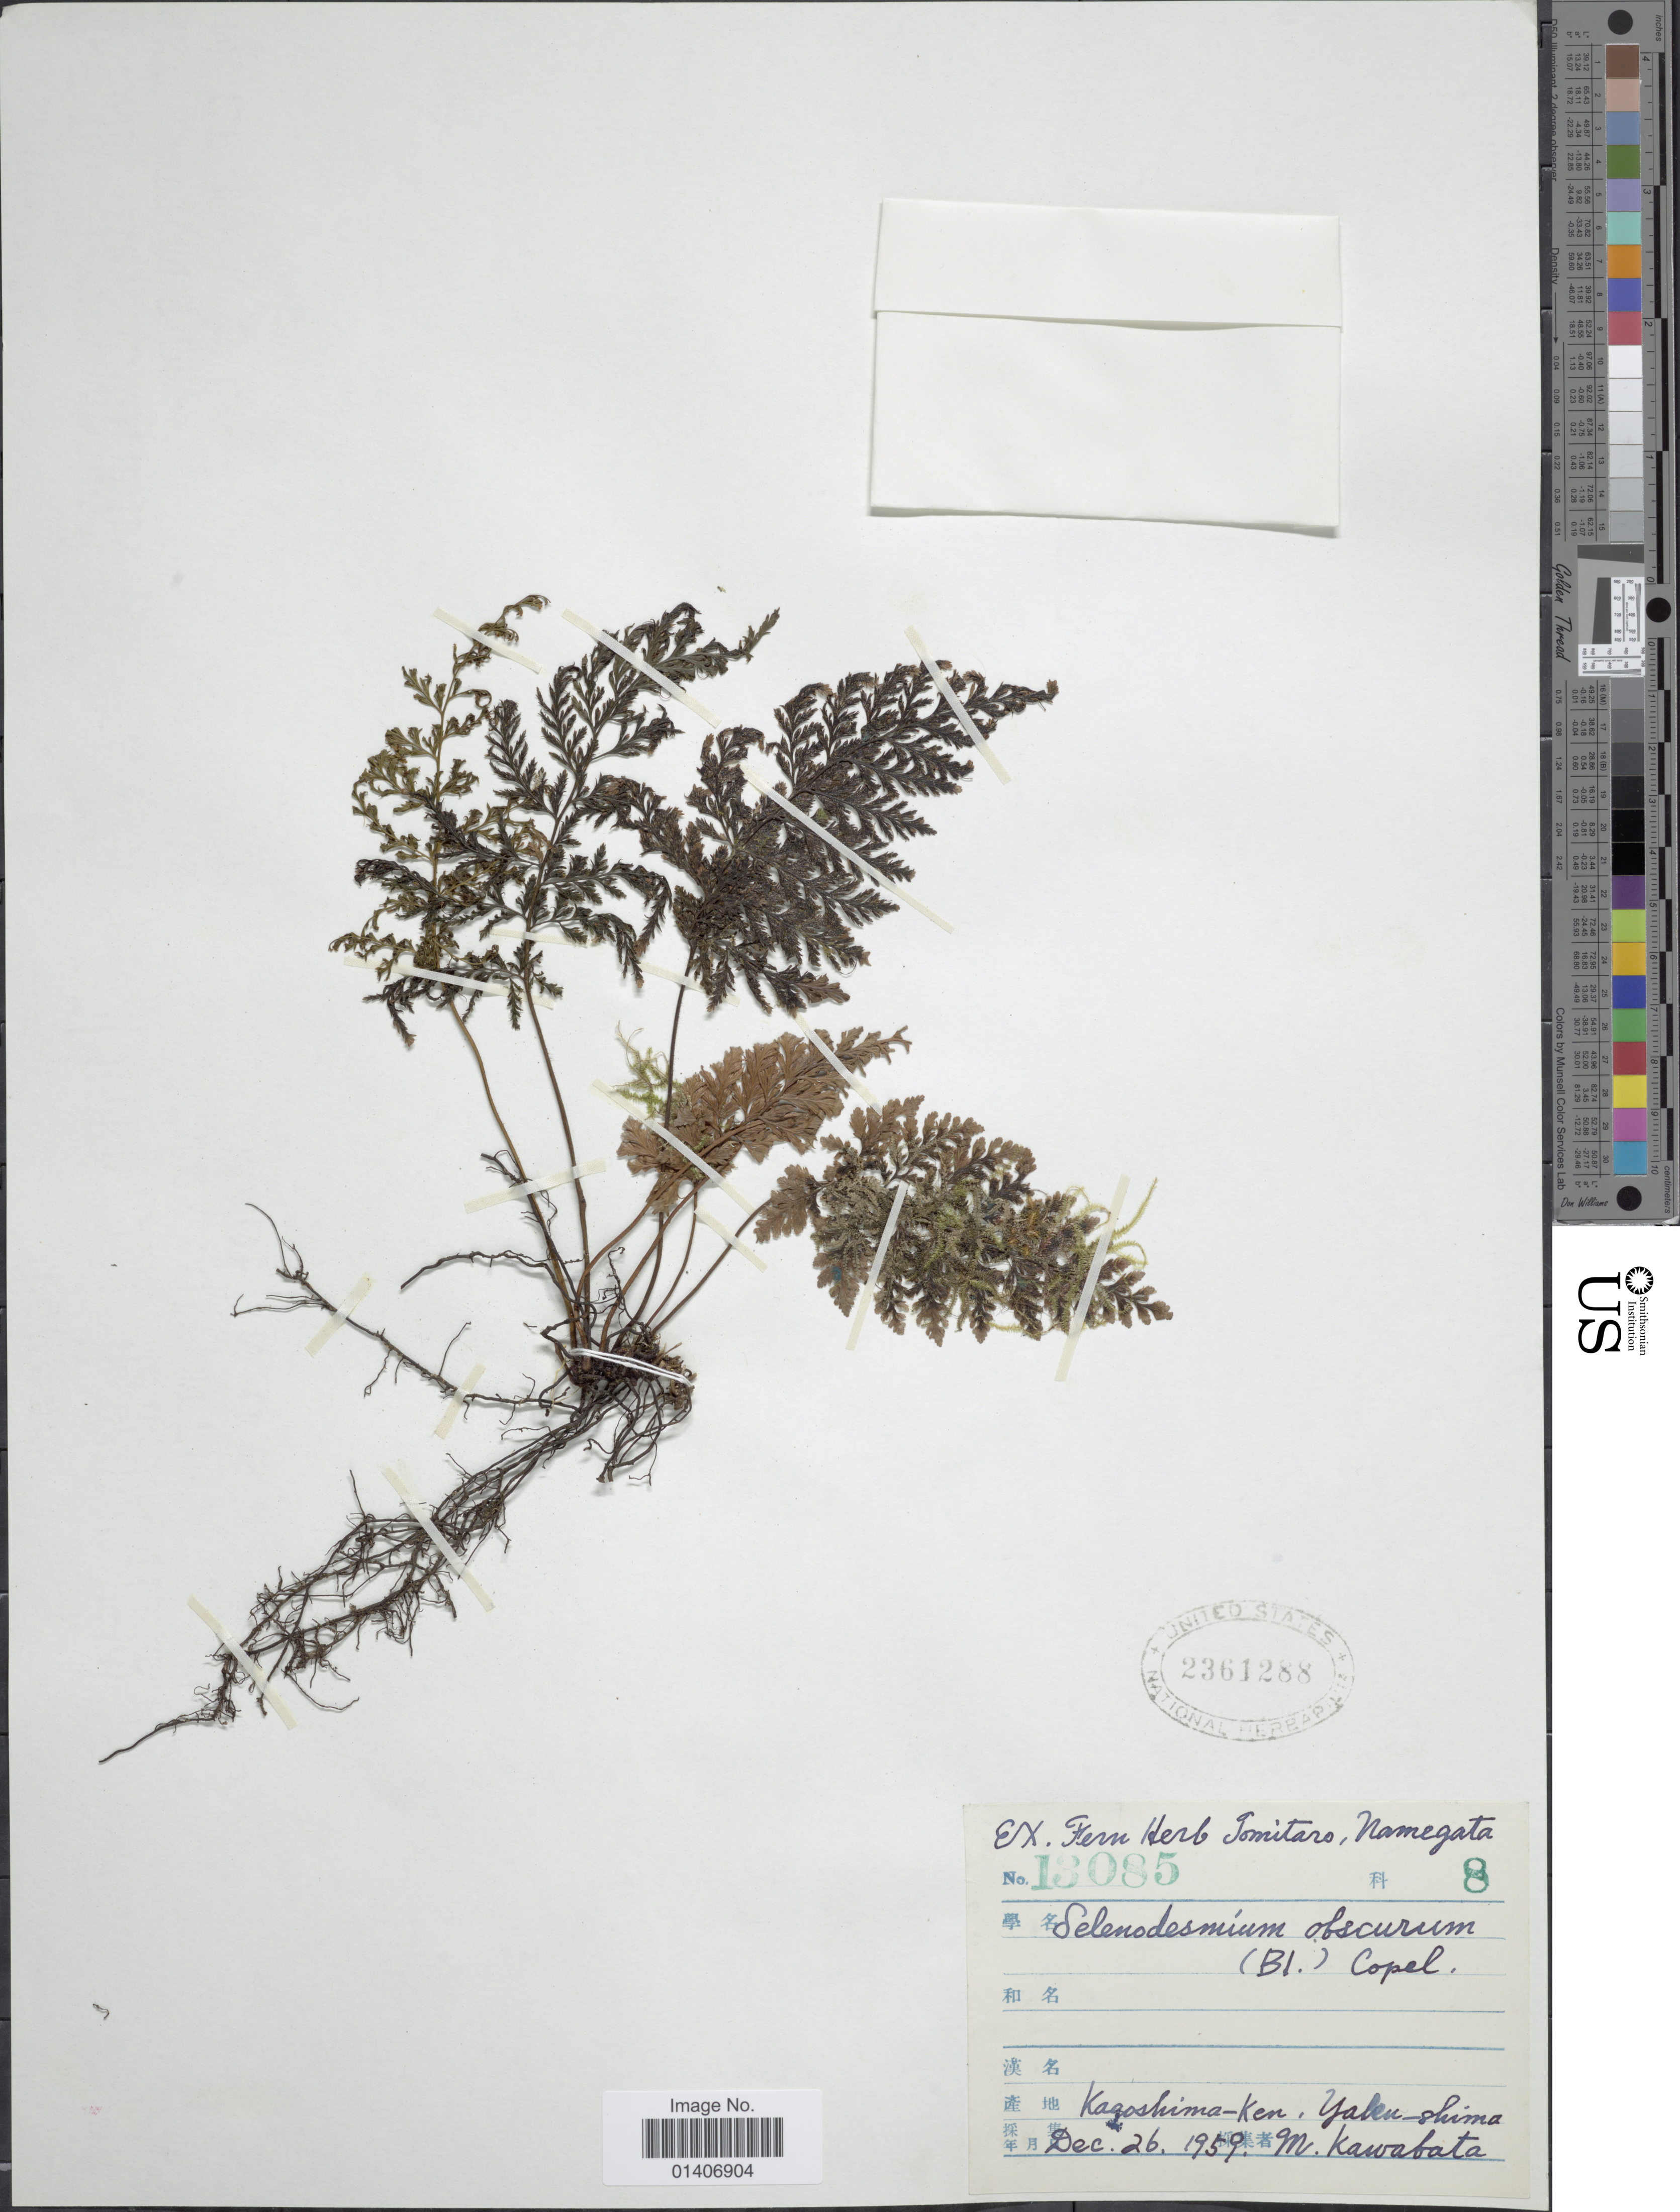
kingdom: Plantae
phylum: Tracheophyta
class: Polypodiopsida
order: Hymenophyllales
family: Hymenophyllaceae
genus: Abrodictyum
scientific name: Abrodictyum obscurum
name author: (Blume) Ebihara & K. Iwats.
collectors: ex herb. Tomitaro Namegata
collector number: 13085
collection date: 1959-12-26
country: Japan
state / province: Kagosima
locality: Kagoshima-Ken, Yaku-shima M Kawabata.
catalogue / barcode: US 2361288